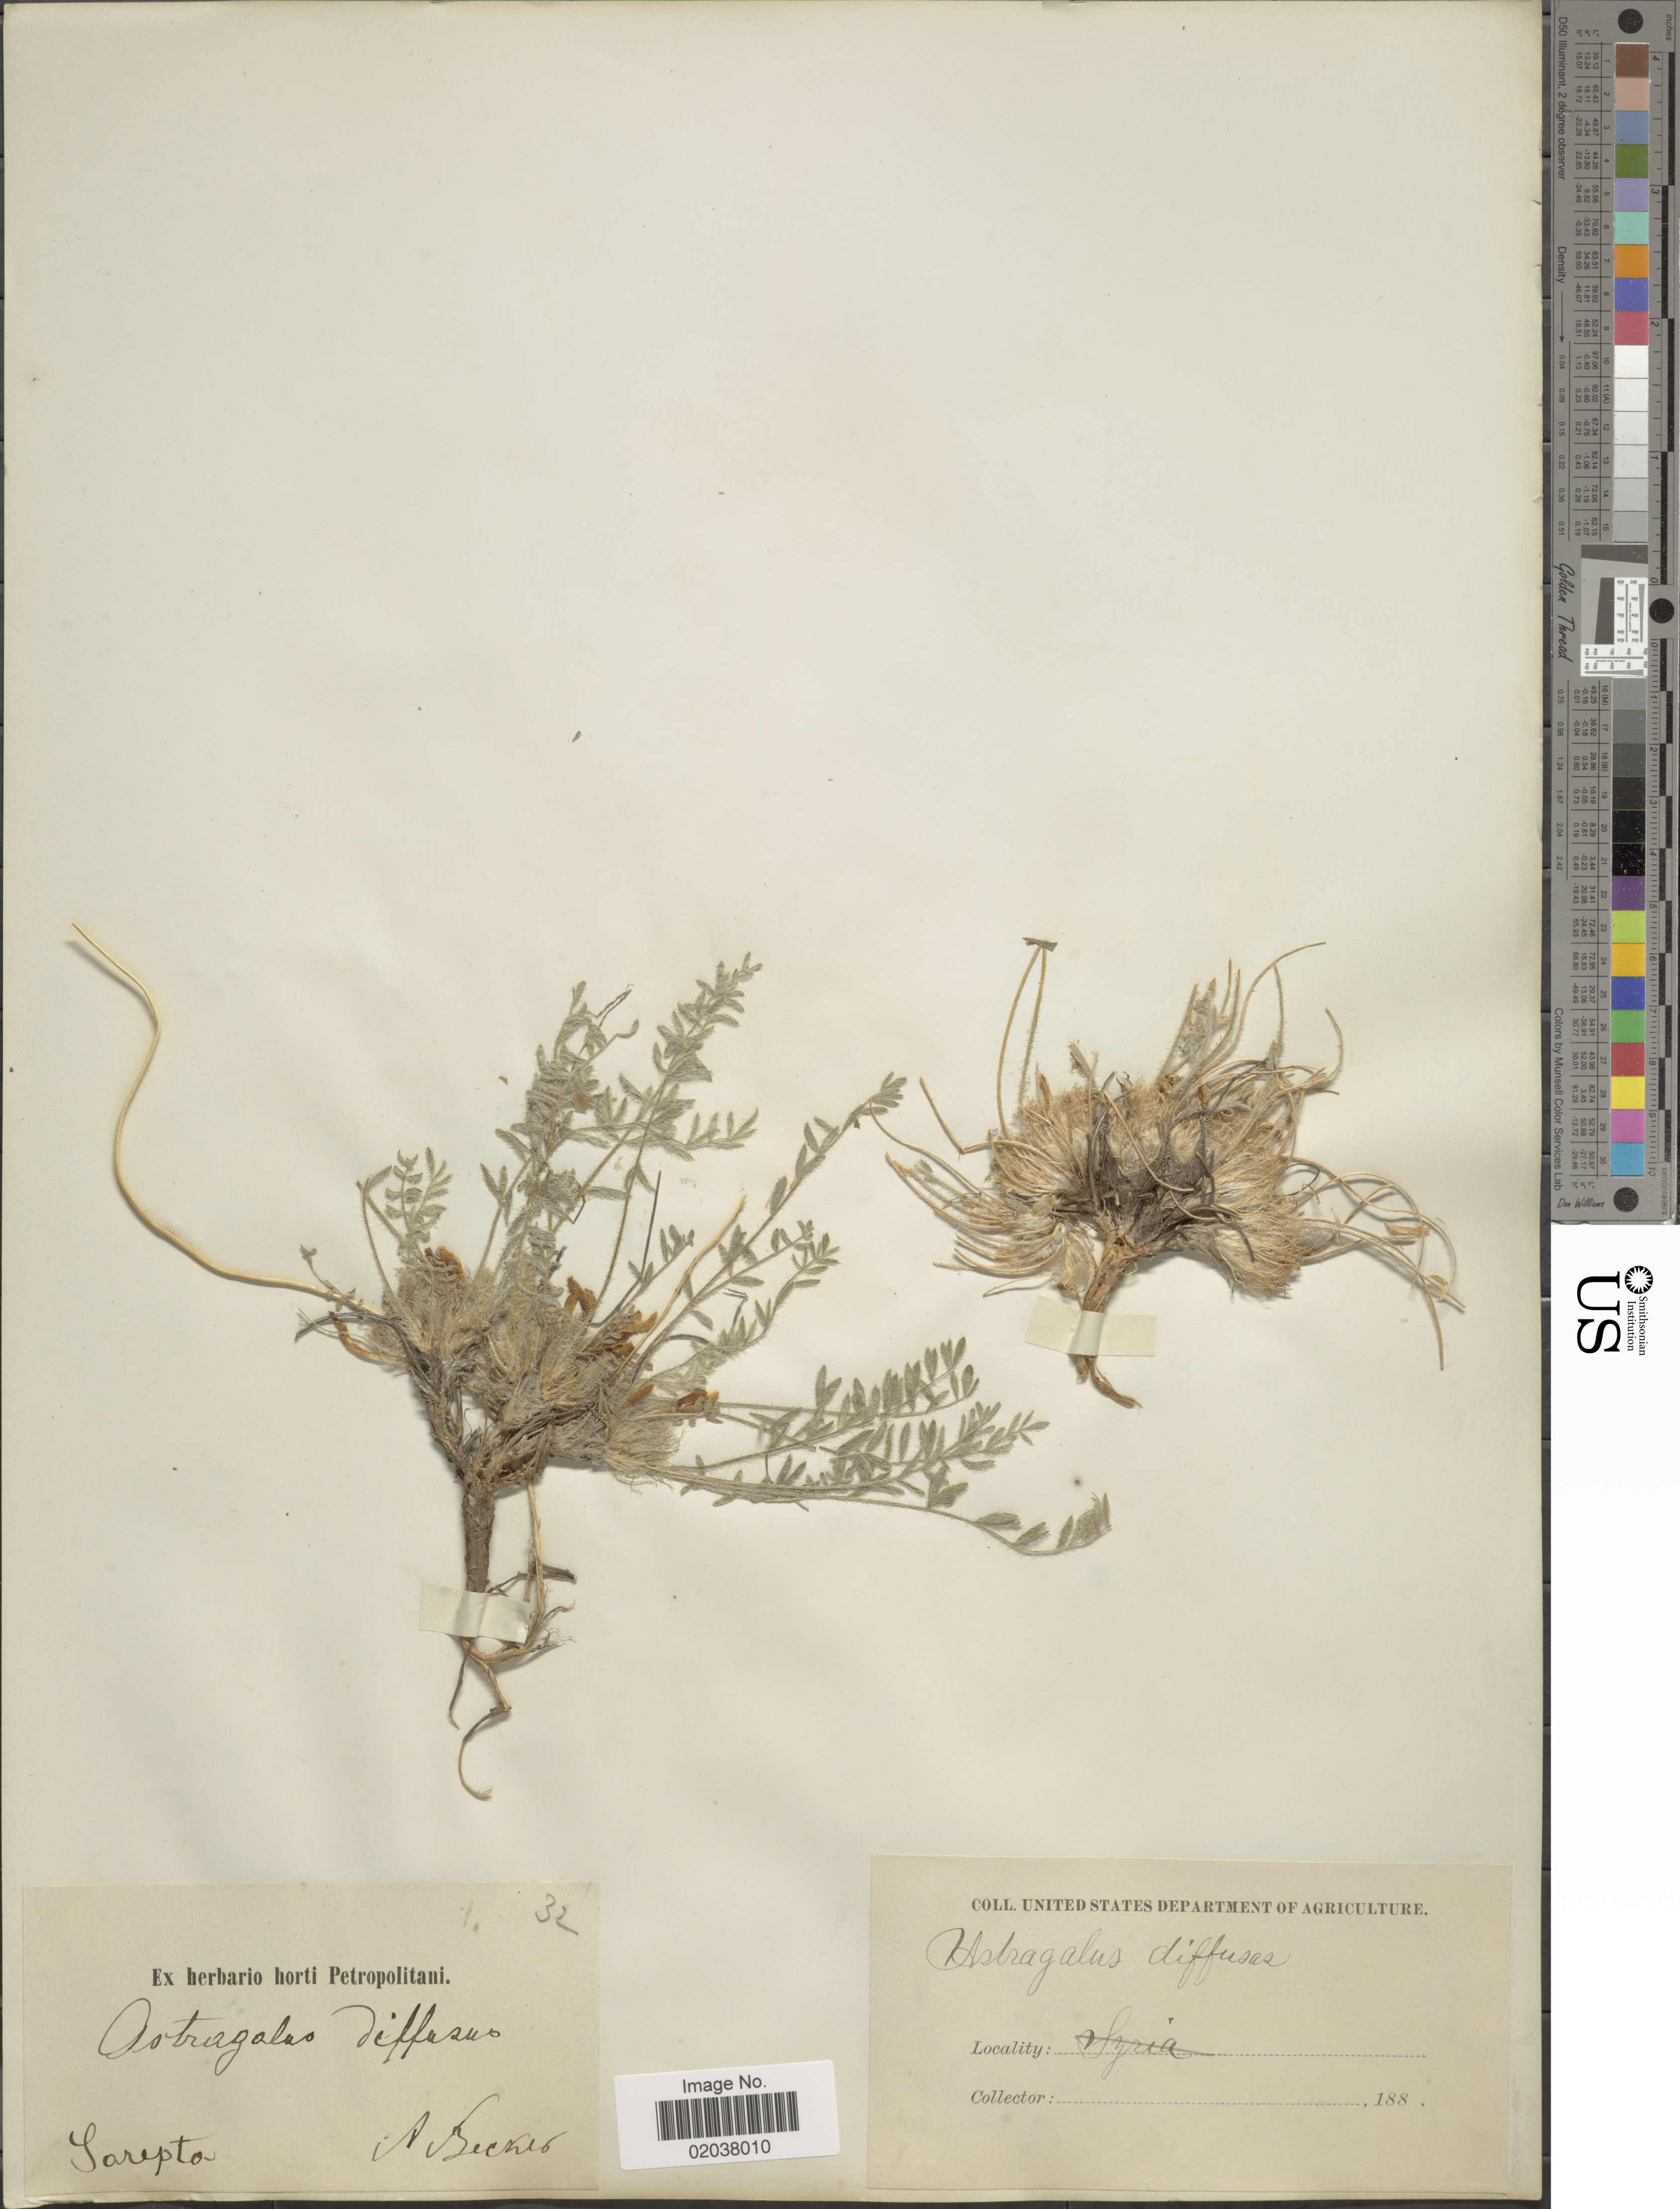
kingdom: Plantae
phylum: Tracheophyta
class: Magnoliopsida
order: Fabales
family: Fabaceae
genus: Astragalus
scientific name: Astragalus dolichophyllus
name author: Pall.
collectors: A. Becker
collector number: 32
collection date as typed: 188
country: Russian Federation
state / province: Volgograd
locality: Sarepta